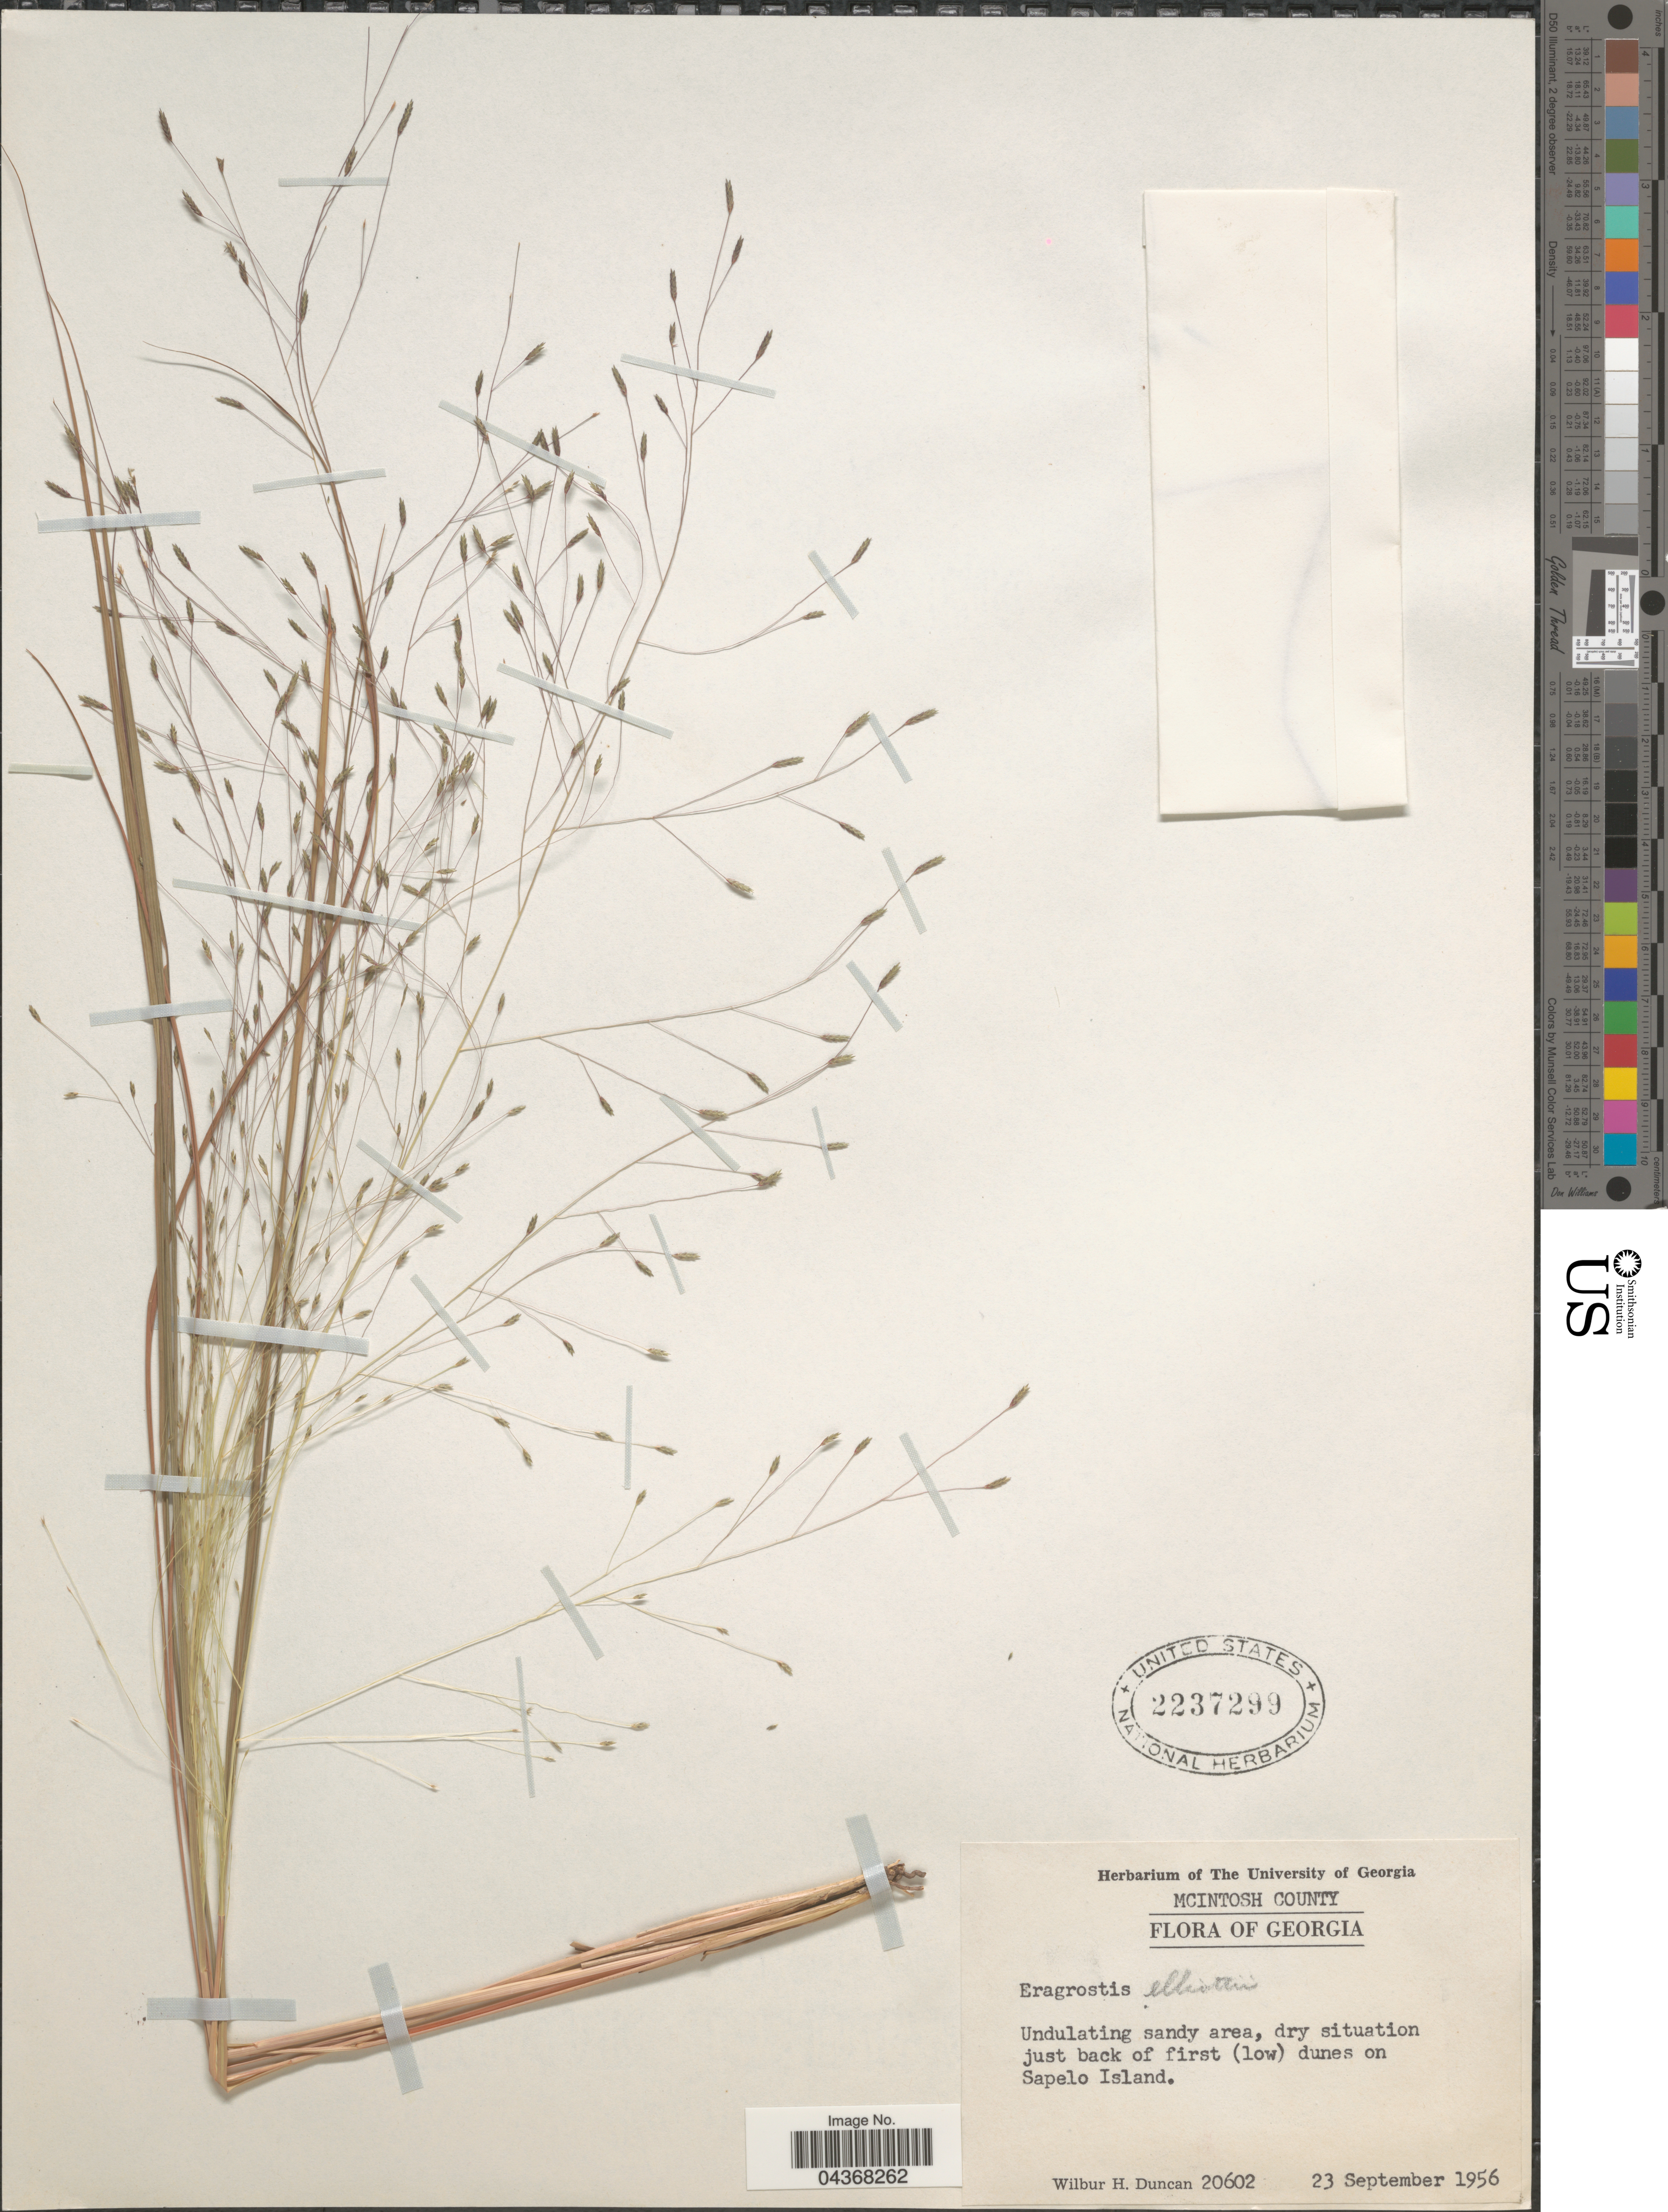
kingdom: Plantae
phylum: Tracheophyta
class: Liliopsida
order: Poales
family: Poaceae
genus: Eragrostis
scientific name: Eragrostis elliottii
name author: S. Watson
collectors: W. H. Duncan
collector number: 20602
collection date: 1956-09-23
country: United States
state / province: Georgia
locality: McIntosh County. Undulating sandy area, dry situation just back of first (low) dunes on Sapelo Island.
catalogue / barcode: US 2237299